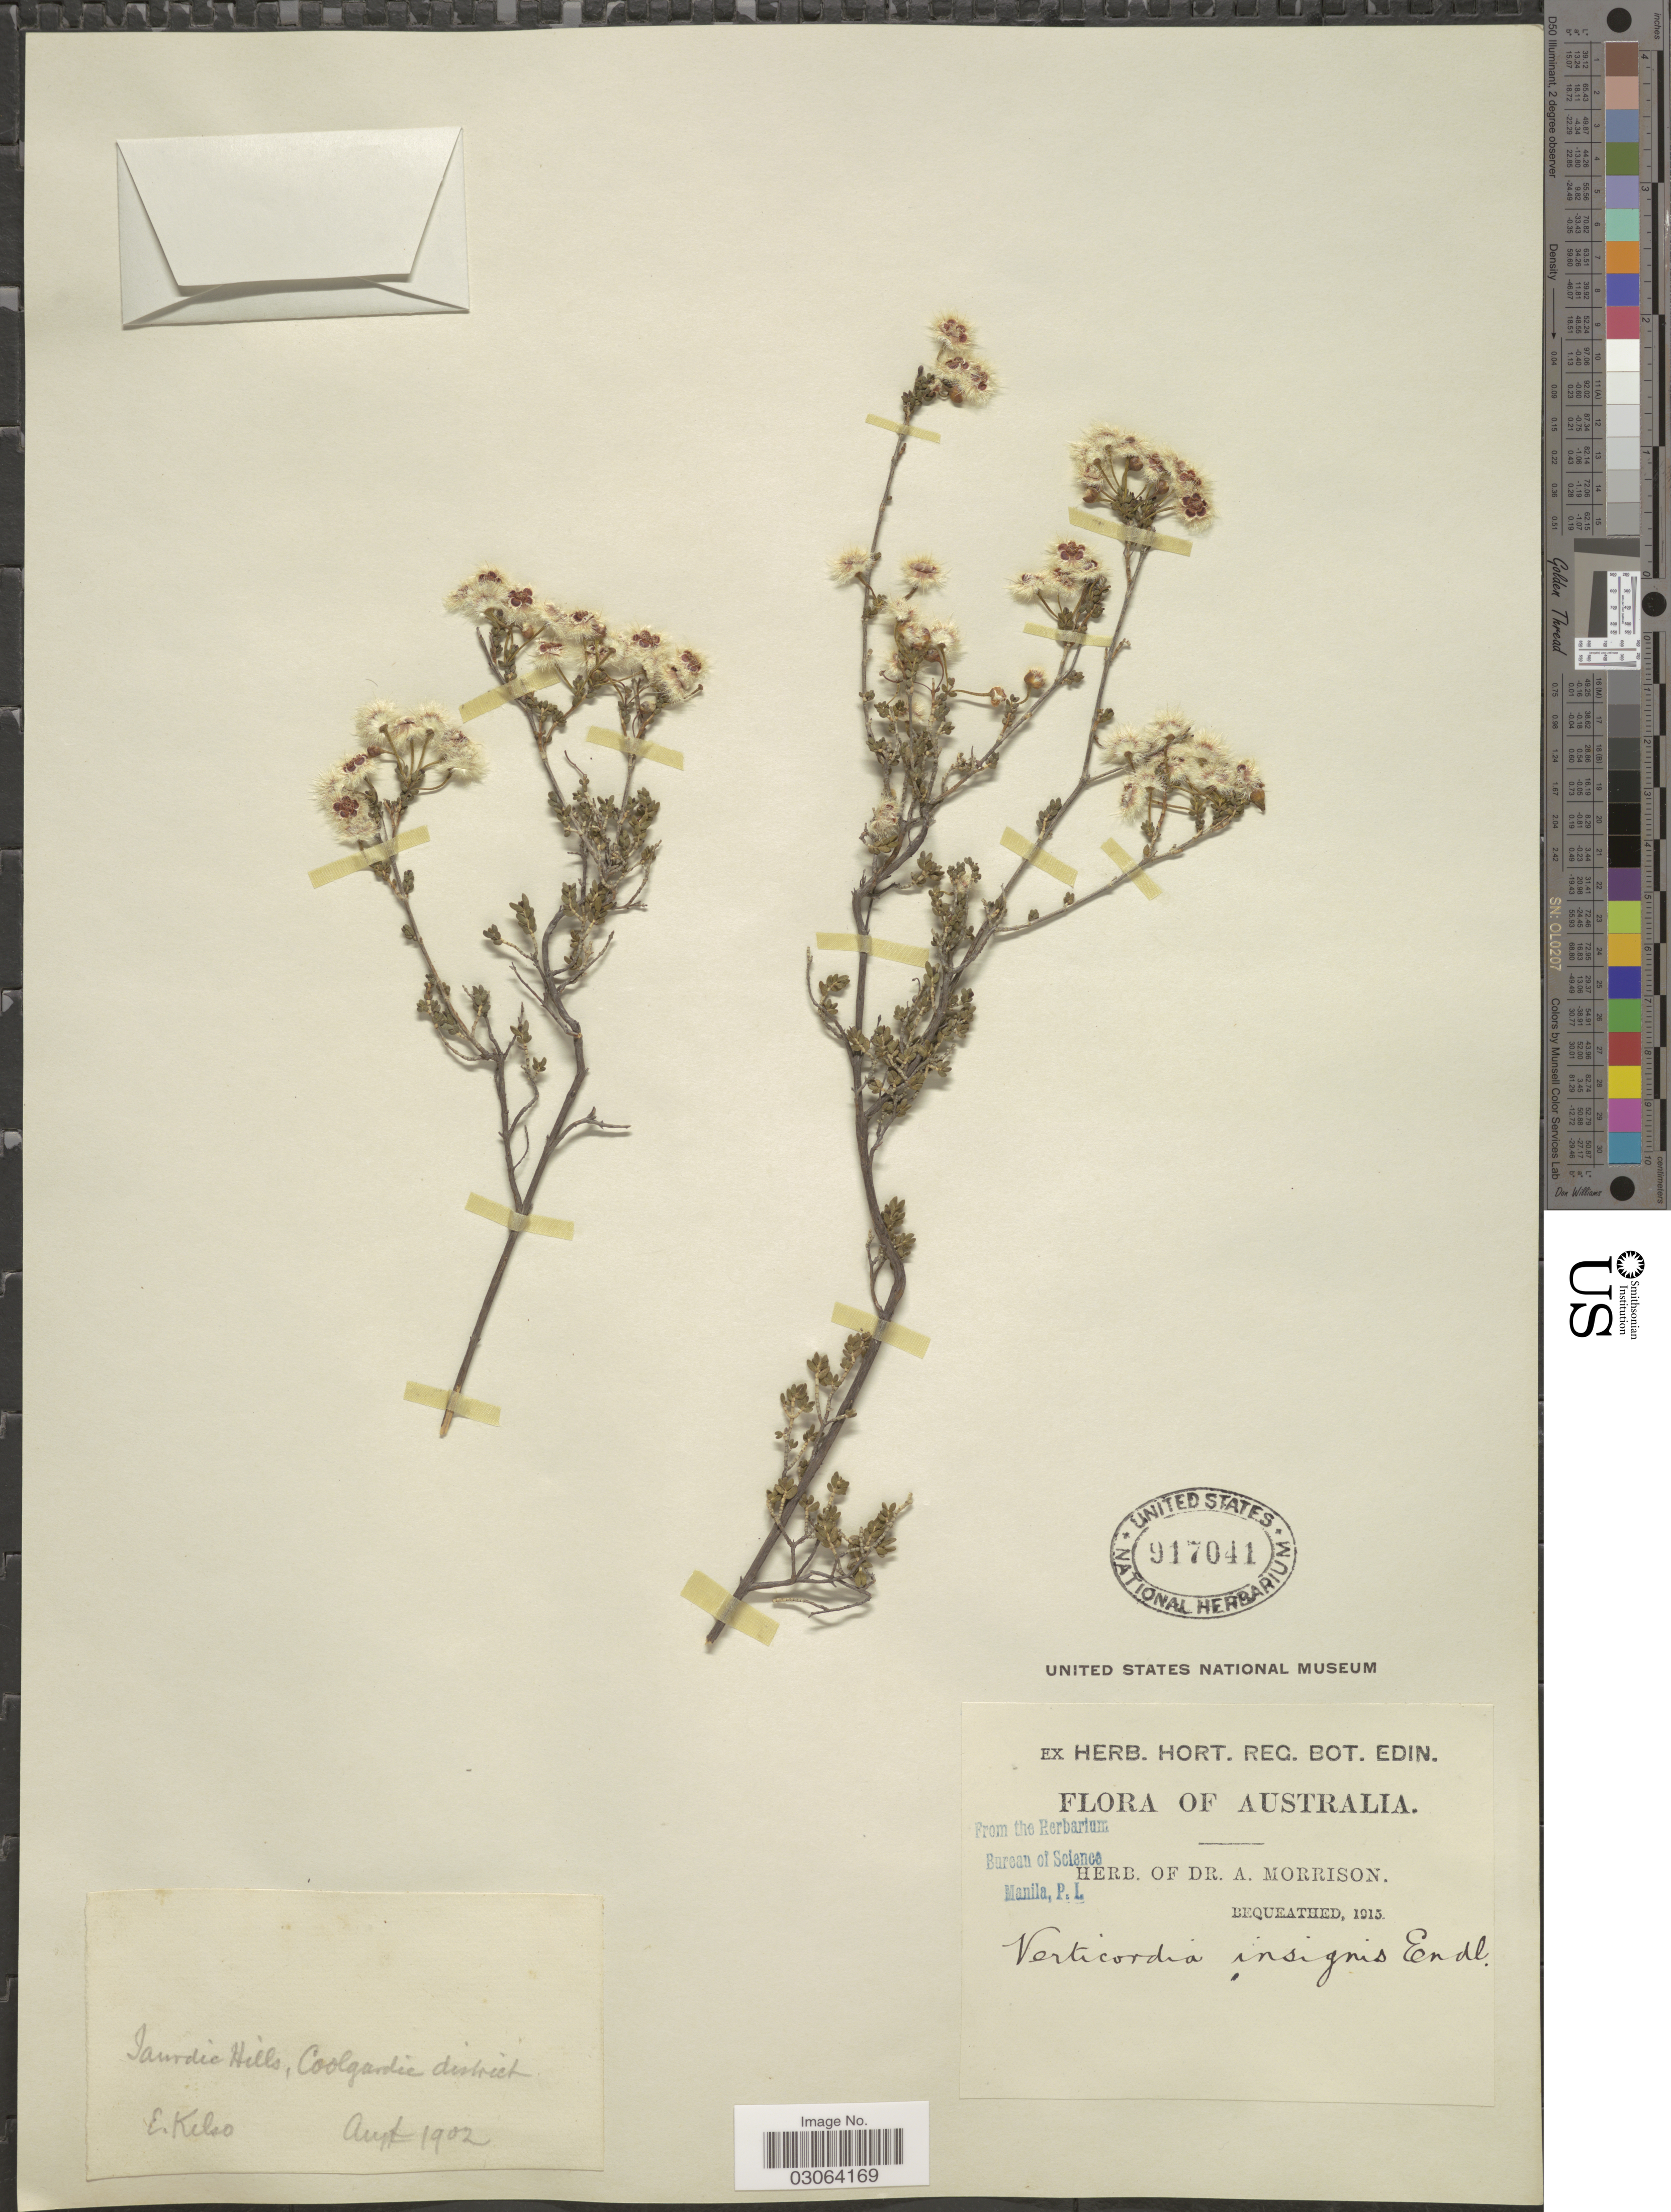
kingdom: Plantae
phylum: Tracheophyta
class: Magnoliopsida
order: Myrtales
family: Myrtaceae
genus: Verticordia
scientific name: Verticordia insignis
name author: Endl.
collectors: E. Kelso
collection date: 1902-08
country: Australia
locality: Jaurdie Hills, Coolgardie district.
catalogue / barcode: US 917041